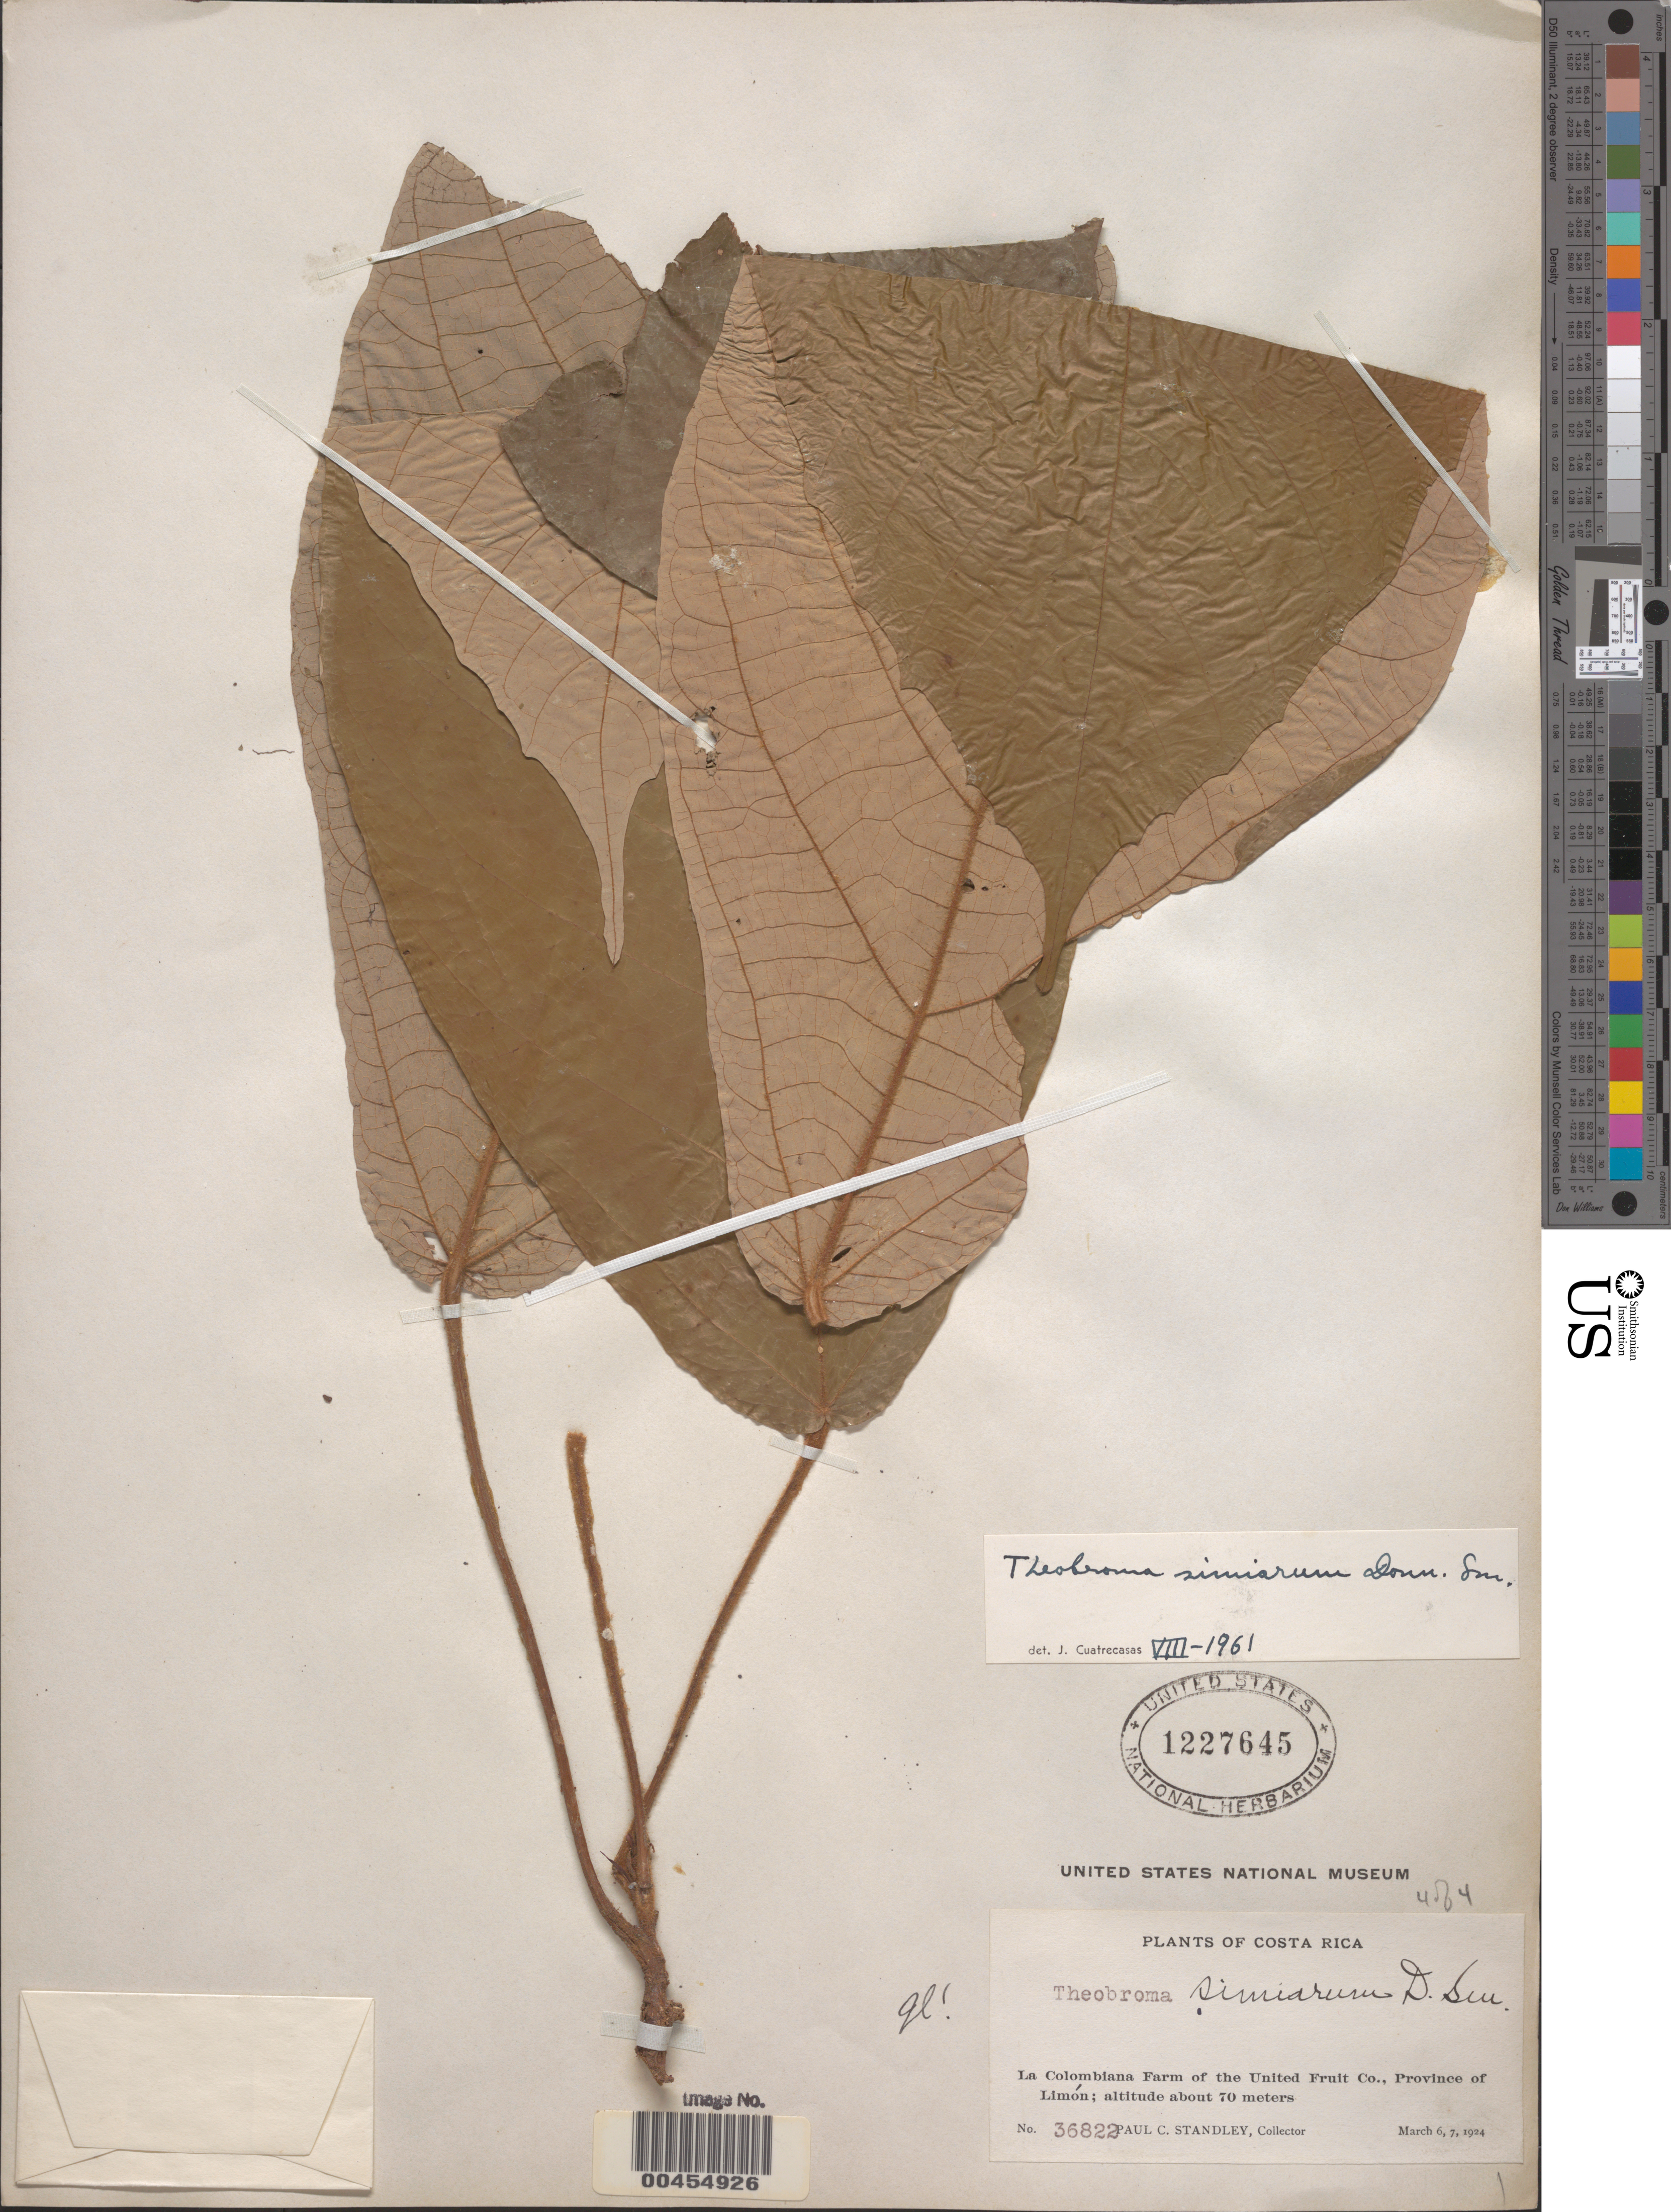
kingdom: Plantae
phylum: Tracheophyta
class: Magnoliopsida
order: Malvales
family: Malvaceae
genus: Theobroma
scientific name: Theobroma simiarum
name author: Donn. Sm.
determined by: Cuatrecasas, J.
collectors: P. C. Standley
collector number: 36822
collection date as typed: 06 Mar 1924 to 07 Mar 1924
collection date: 1924-03-06/1924-03-07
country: Costa Rica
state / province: Limón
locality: La Colombiana Farm of the United Fruit Co.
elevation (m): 70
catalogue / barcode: US 1227645